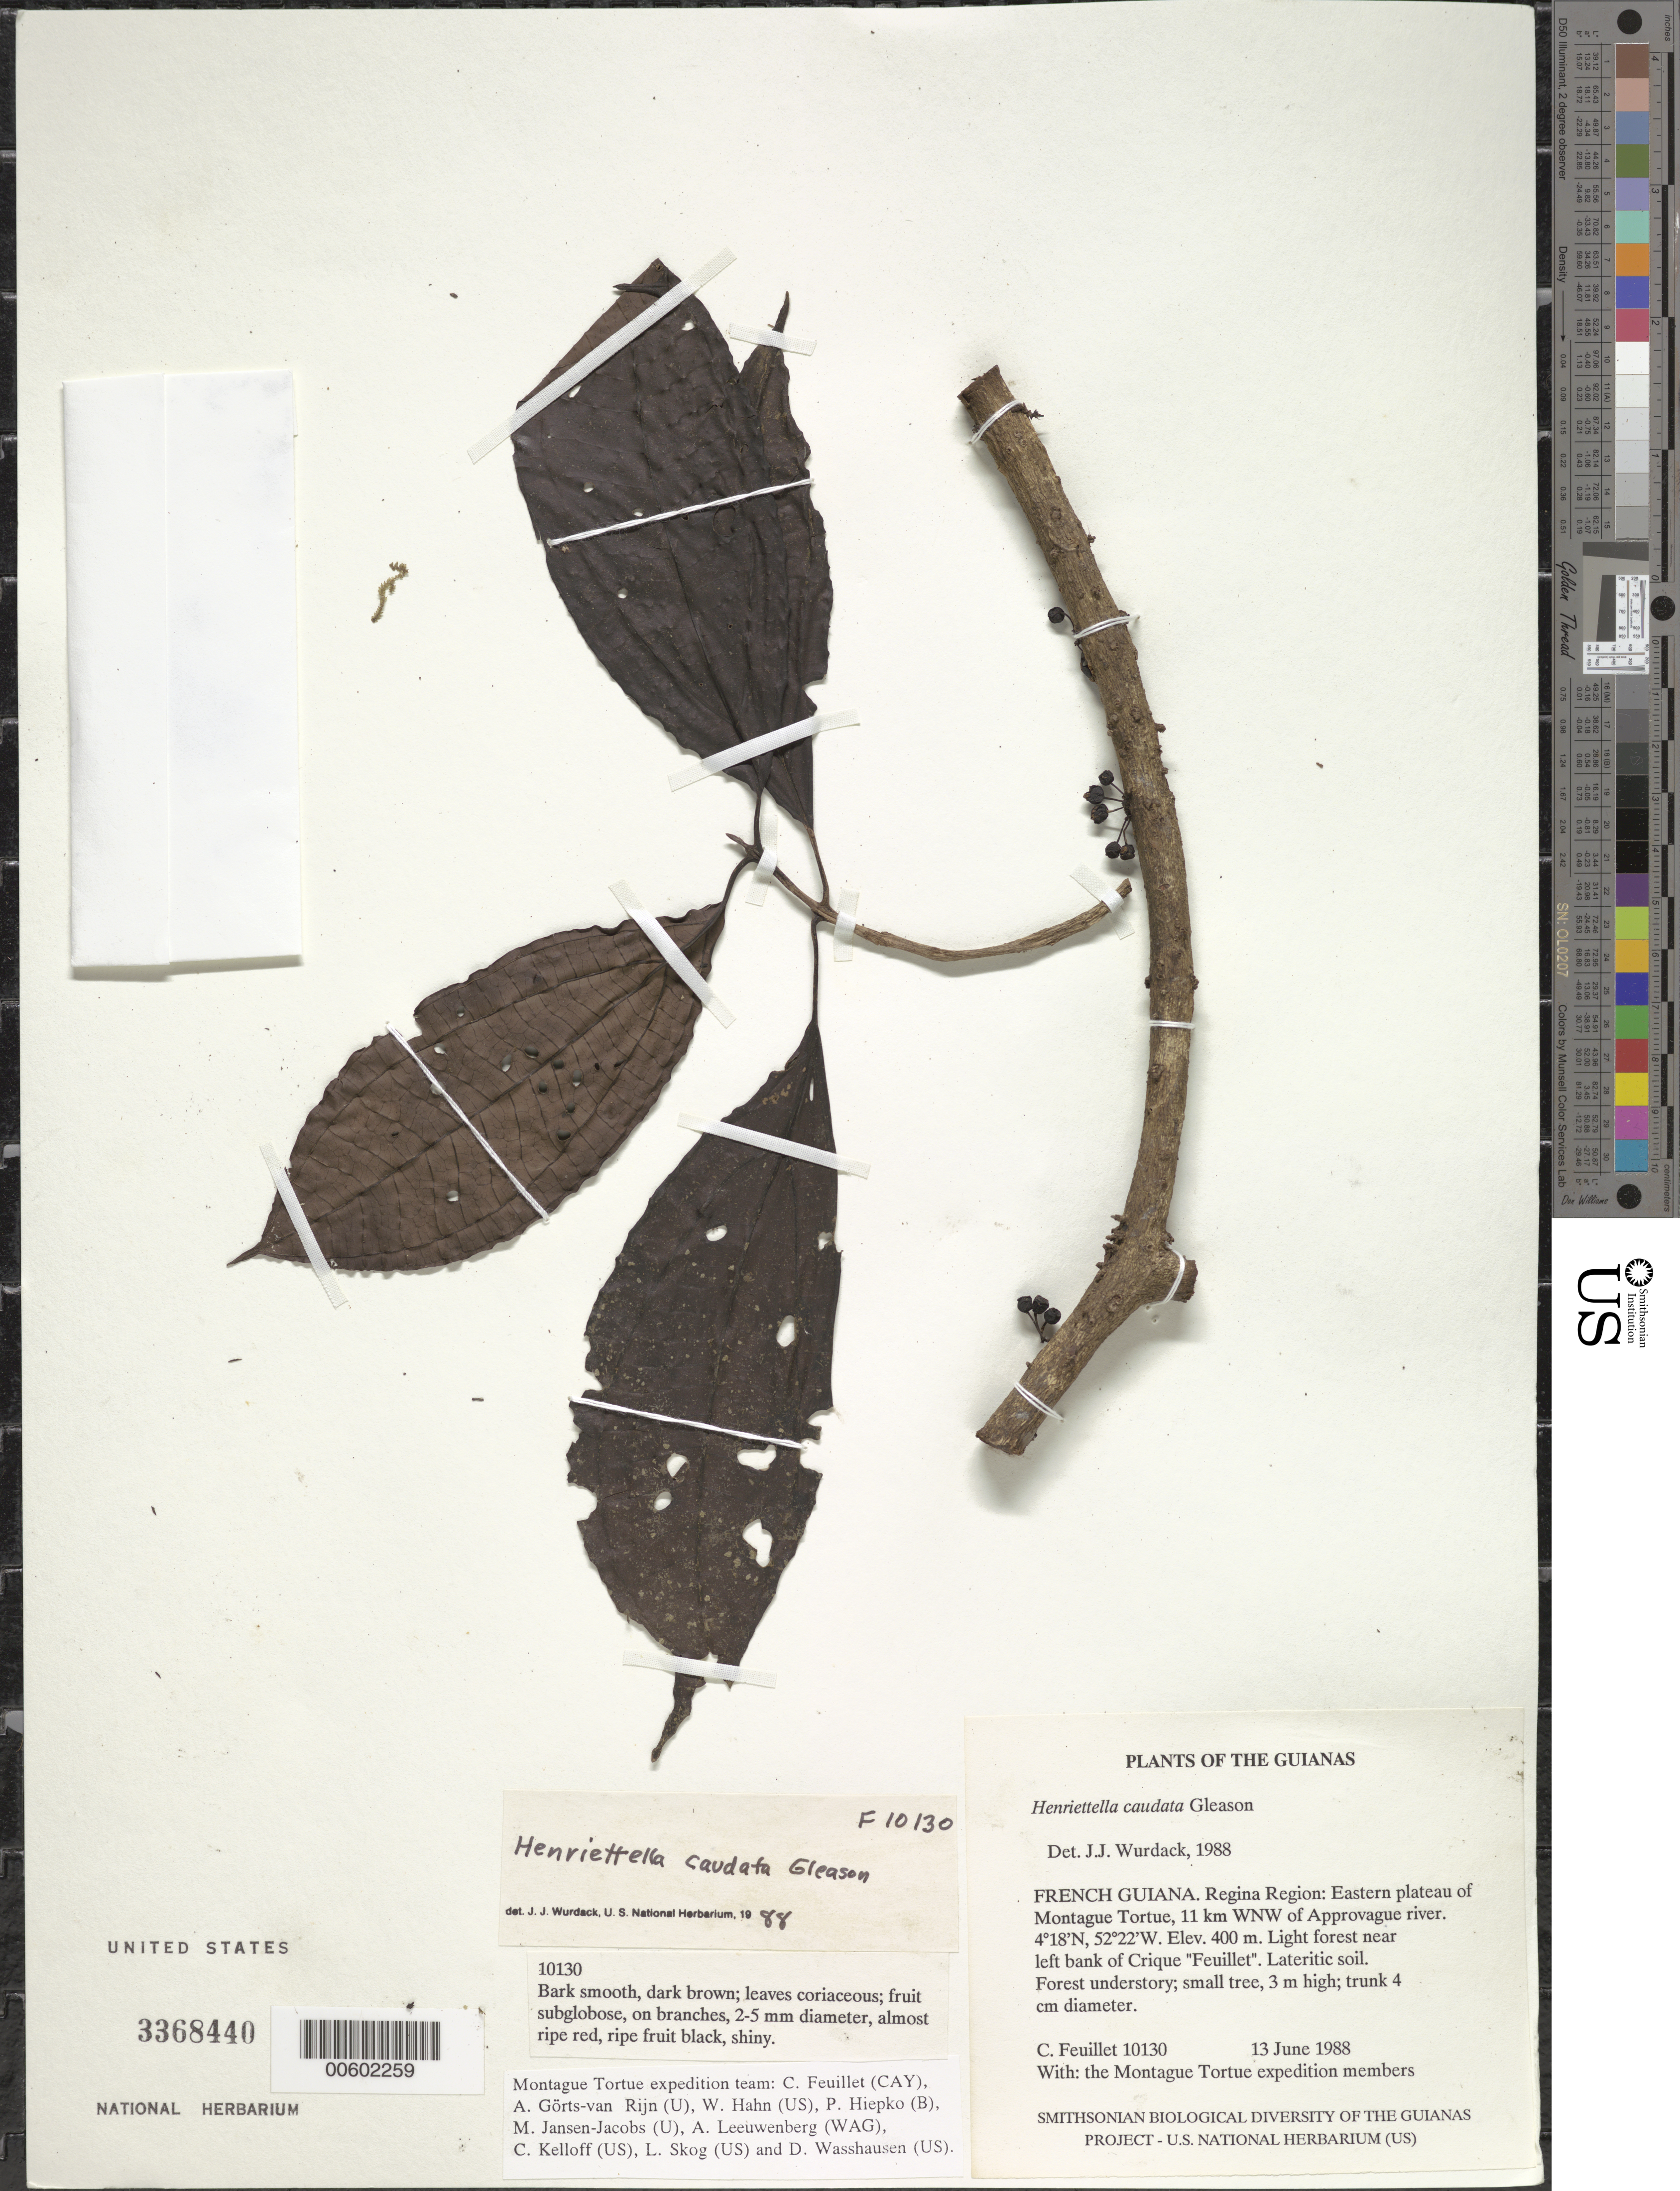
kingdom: Plantae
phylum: Tracheophyta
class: Magnoliopsida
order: Myrtales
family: Melastomataceae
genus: Henriettea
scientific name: Henriettea caudata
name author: (Gleason) Penneys et al.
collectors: C. Feuillet & Montagne Torte Exped. members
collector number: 10130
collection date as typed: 13 June 1988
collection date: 1988-06-13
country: French Guiana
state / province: Cayenne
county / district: Regina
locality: Eastern plateau of Montagne Tortue, 11 km WNW of Approuague river. Near left bank Crique "Feuillet"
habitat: Light forest. Lateritic soil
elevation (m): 400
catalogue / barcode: US 3368440